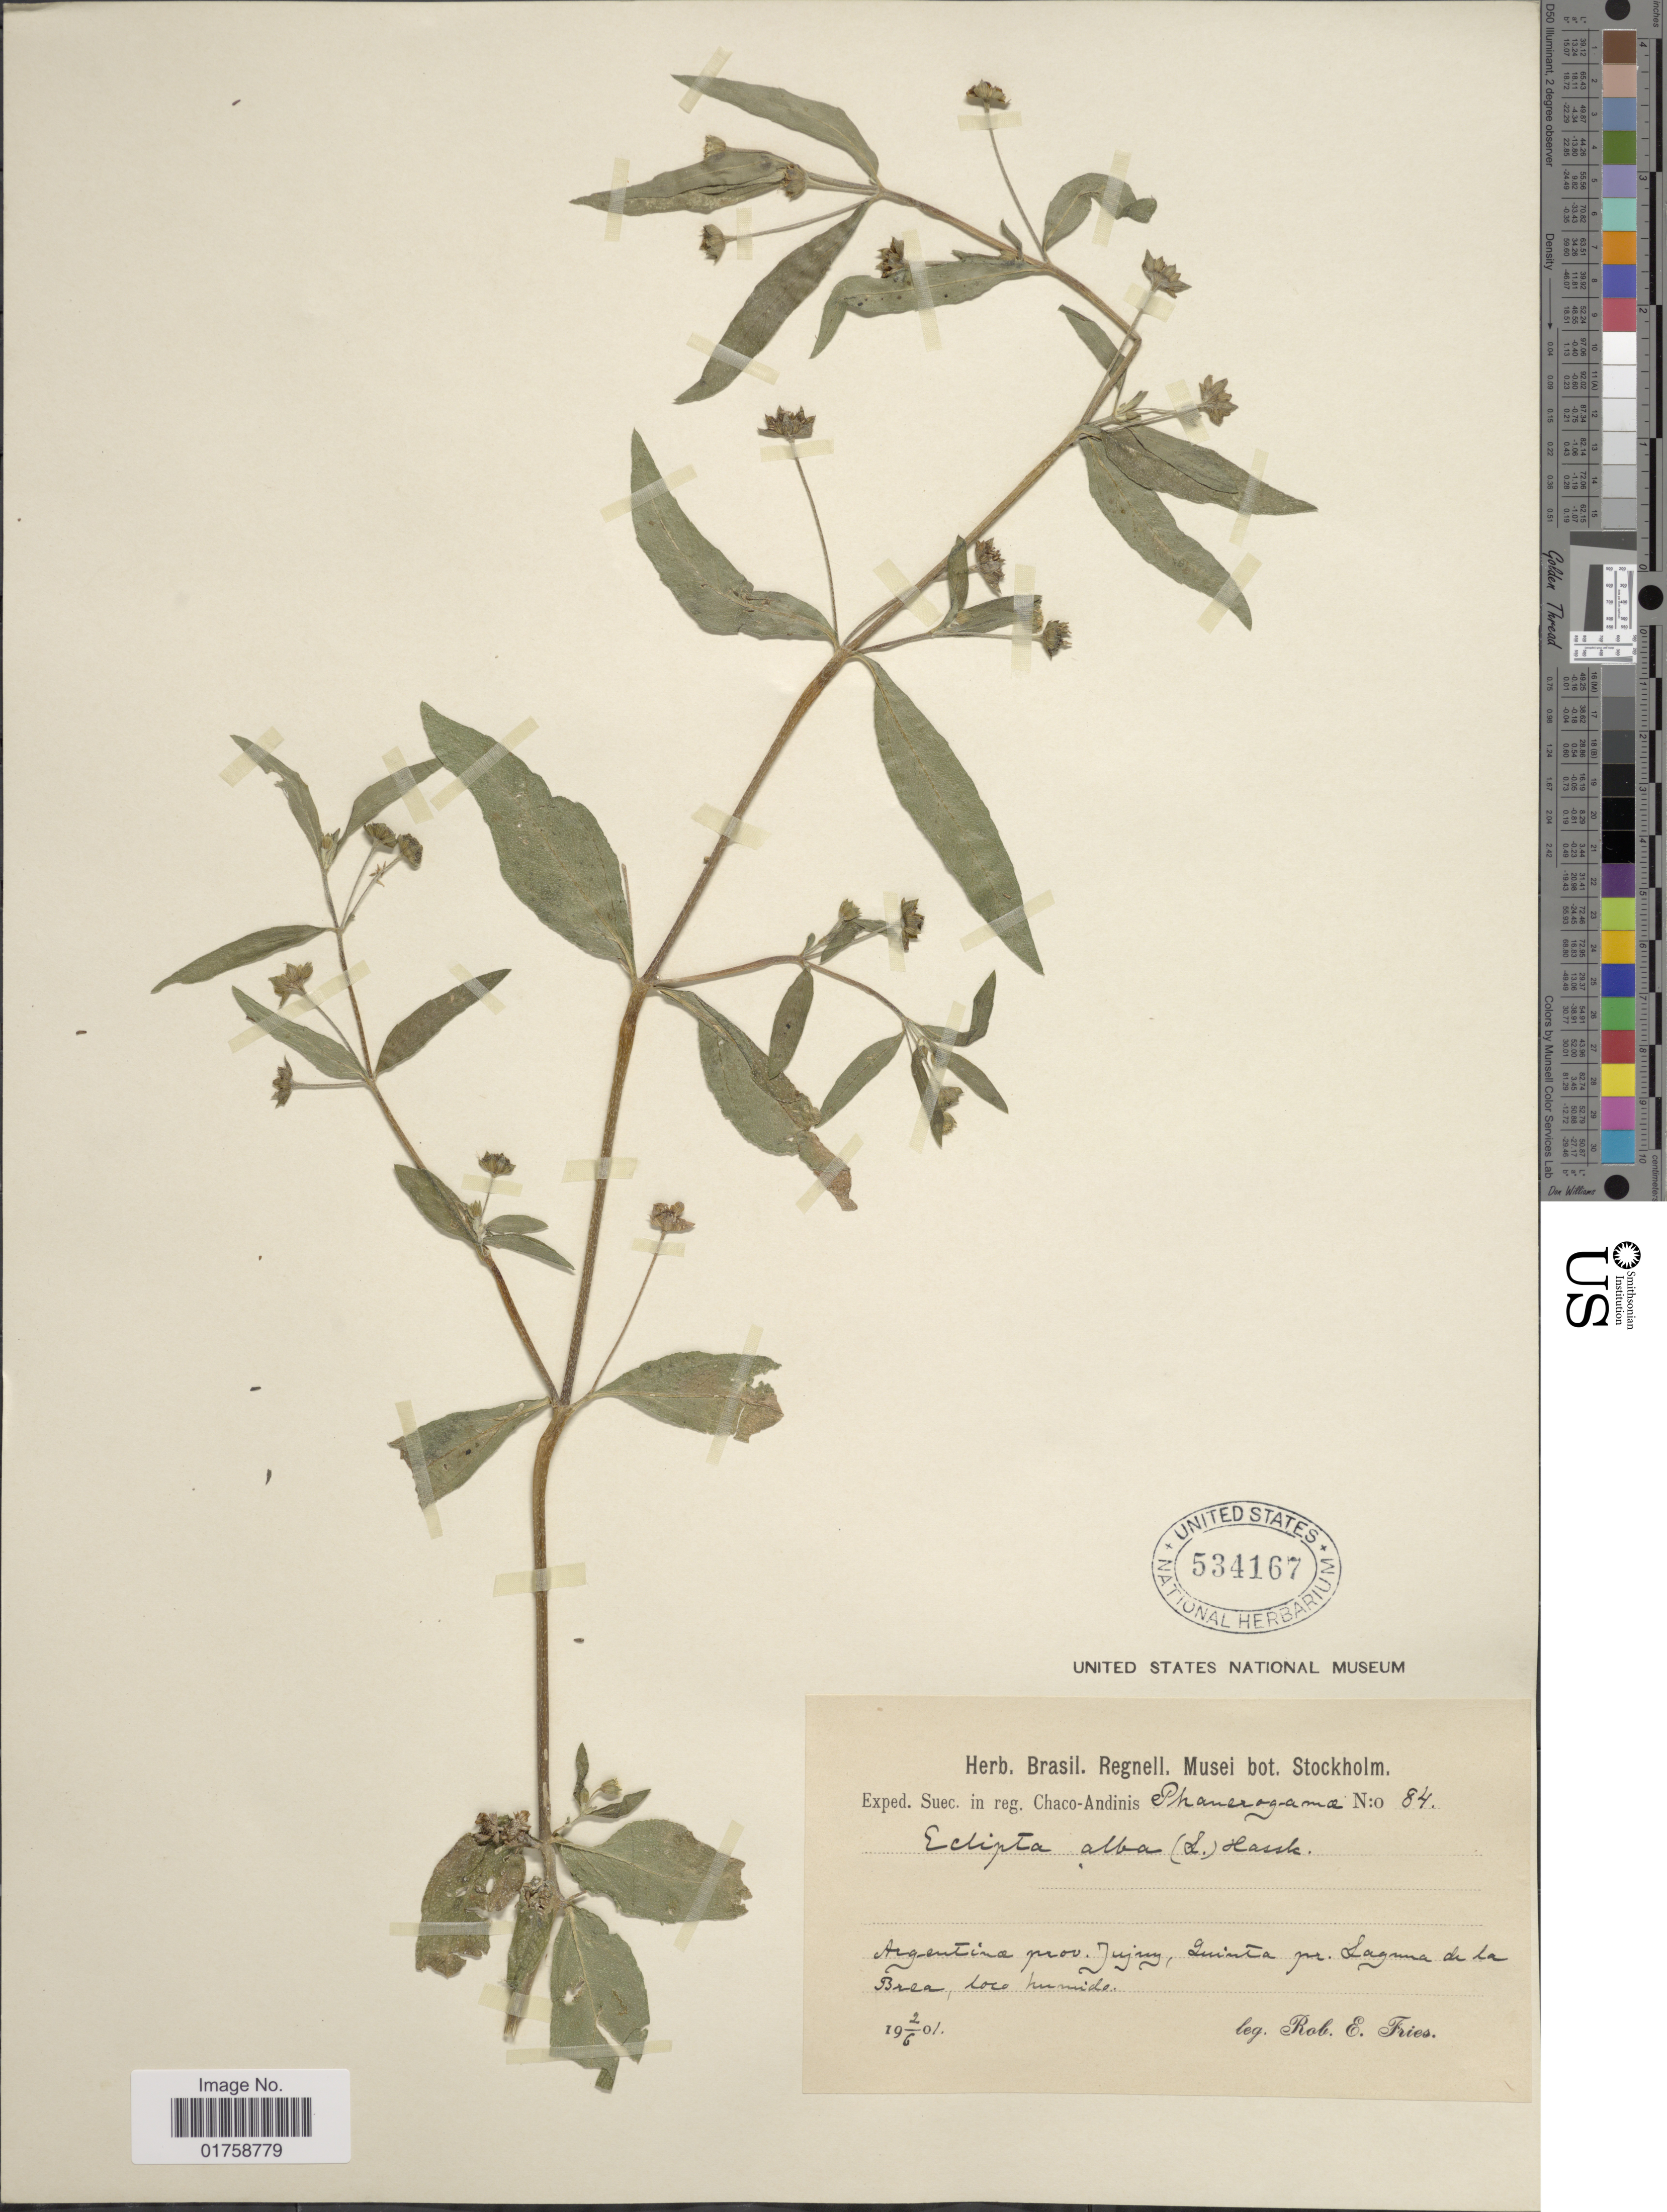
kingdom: Plantae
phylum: Tracheophyta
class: Magnoliopsida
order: Asterales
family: Asteraceae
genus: Eclipta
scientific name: Eclipta alba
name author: (L.) Hassk.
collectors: R. E. Fries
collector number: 84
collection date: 1901-06-02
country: Argentina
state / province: Jujuy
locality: Argentine prov. Jujuy, Zuinta pr. Laguna de La Brea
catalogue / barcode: US 534167